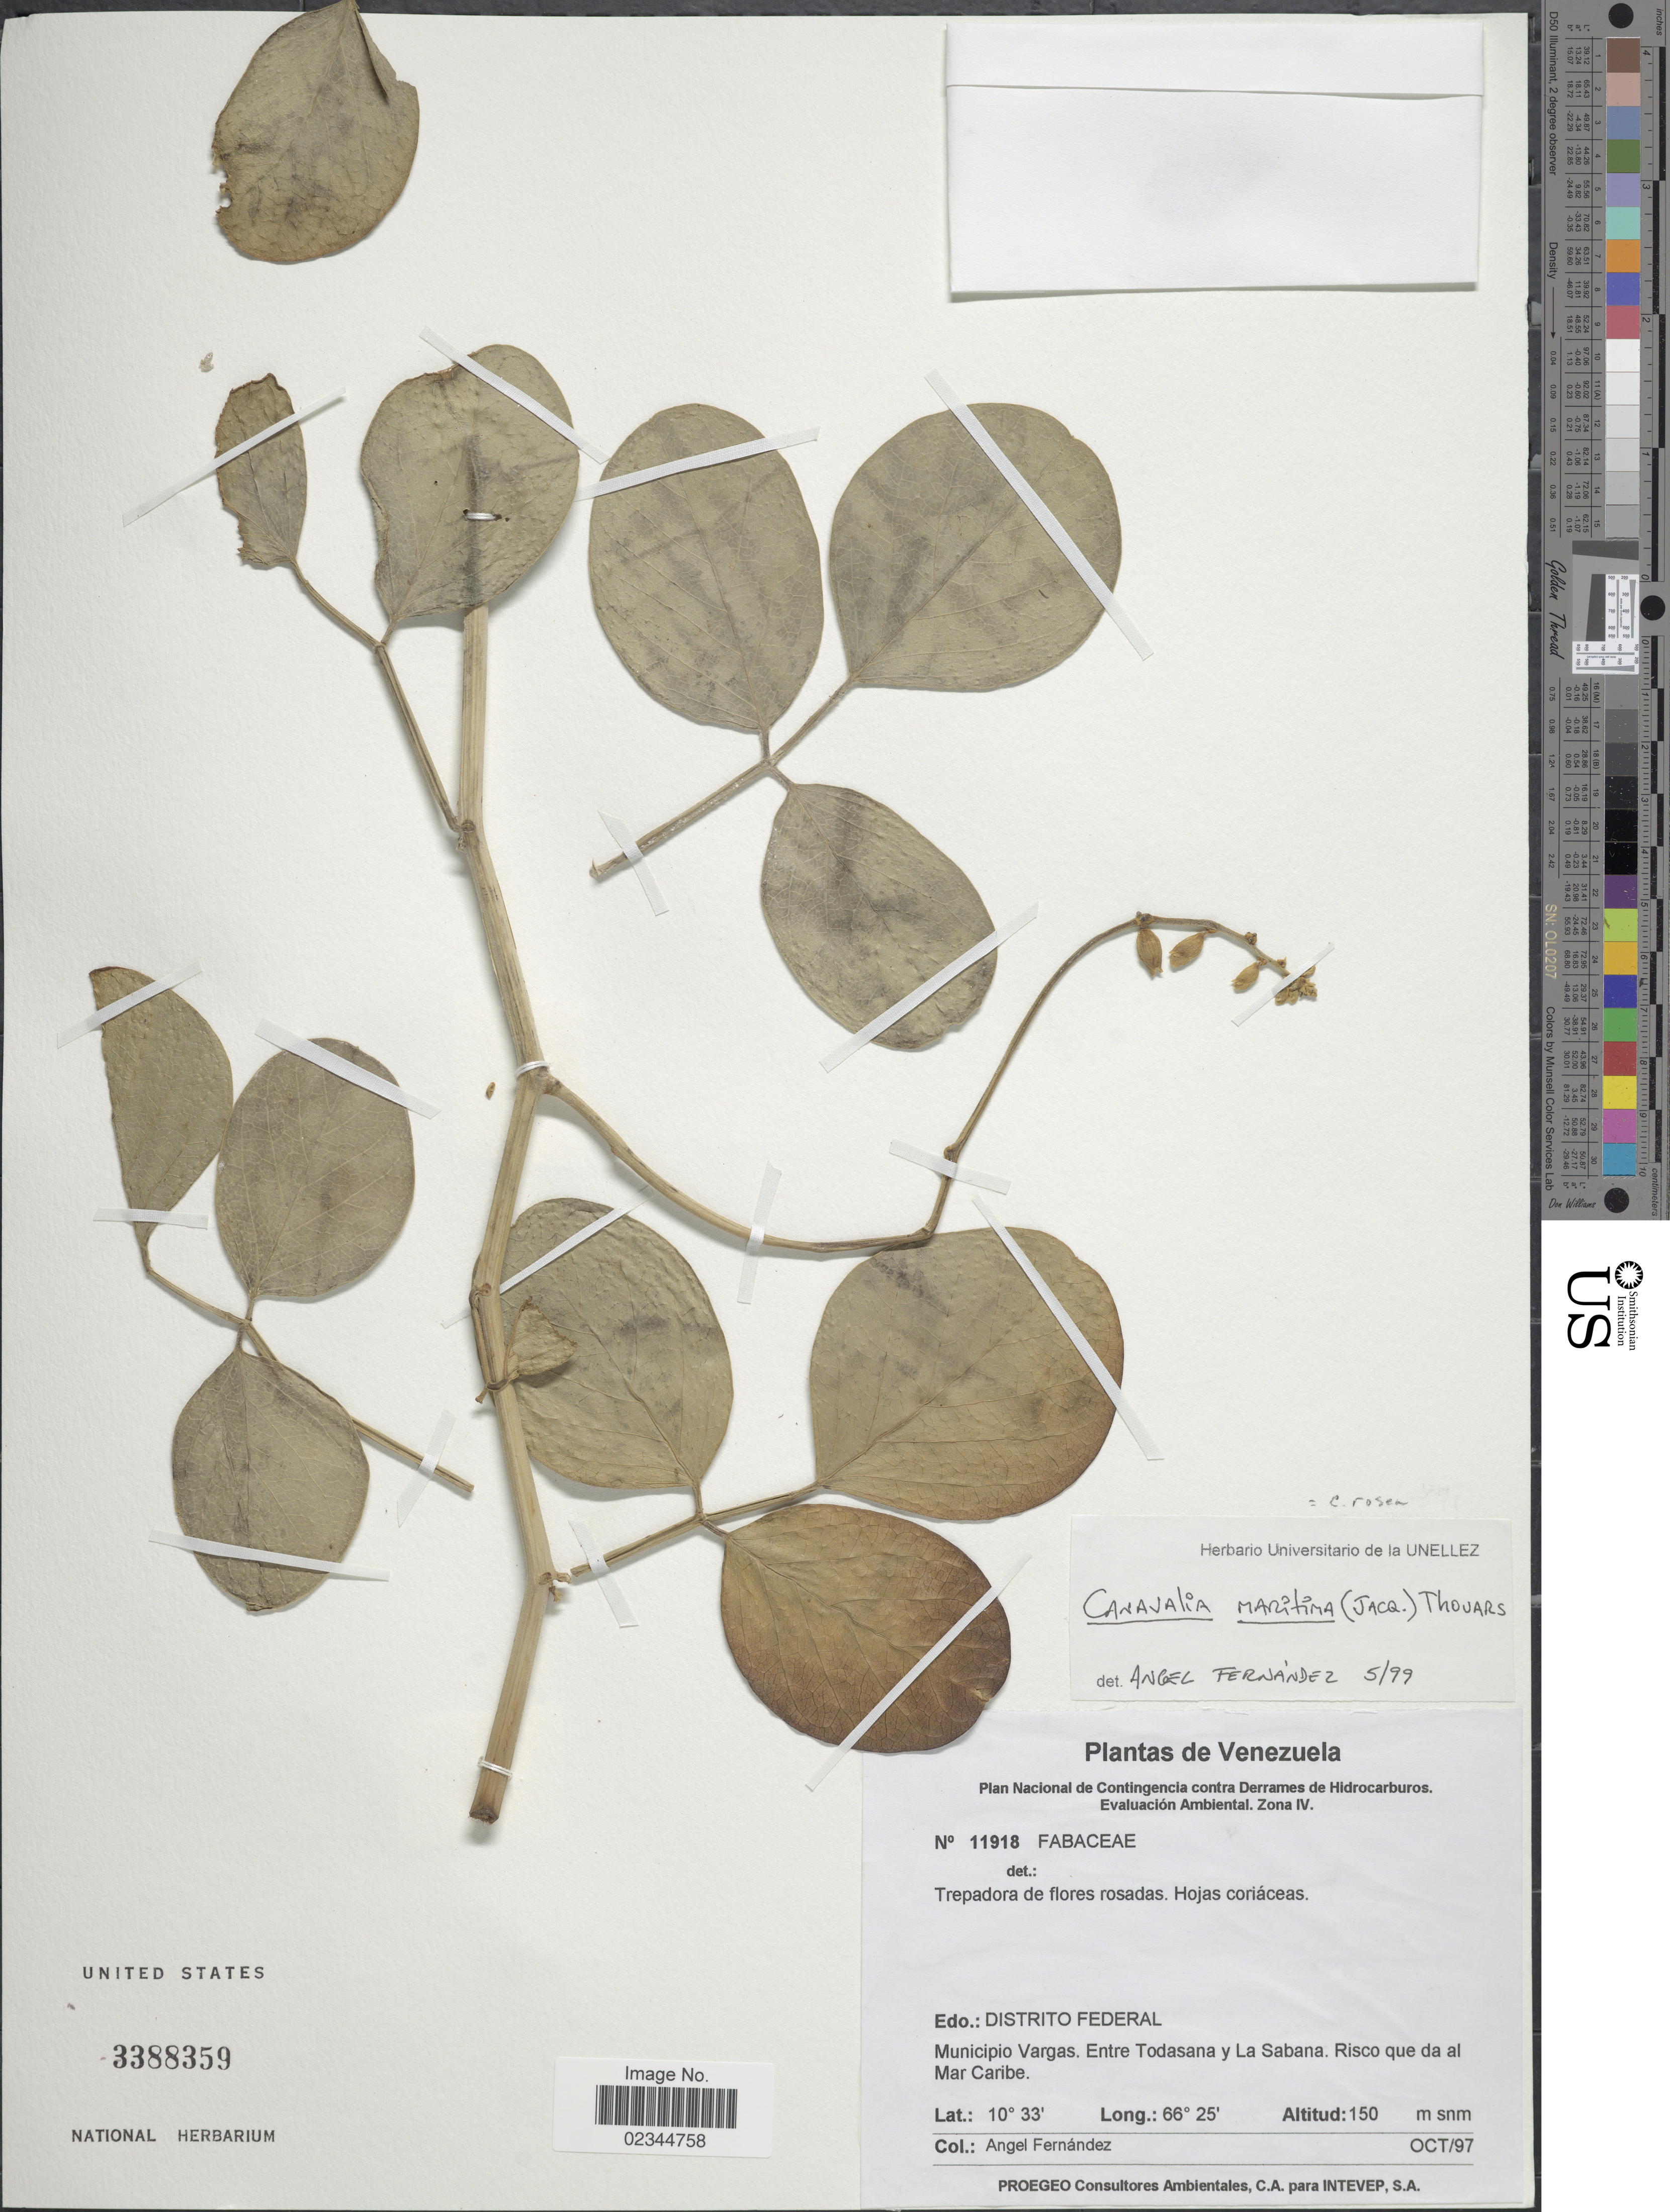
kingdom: Plantae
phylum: Tracheophyta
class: Magnoliopsida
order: Fabales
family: Fabaceae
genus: Canavalia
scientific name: Canavalia rosea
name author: (Sw.) DC.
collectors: Á. Fernández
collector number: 11918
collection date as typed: Transcribed d/m/y: /10/97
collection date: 1997-10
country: Venezuela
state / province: Distrito Federal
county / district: Vargas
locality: Entre Todasana y La Sabana. Risco que da al Mar Caribe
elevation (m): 150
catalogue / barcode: US 3388359